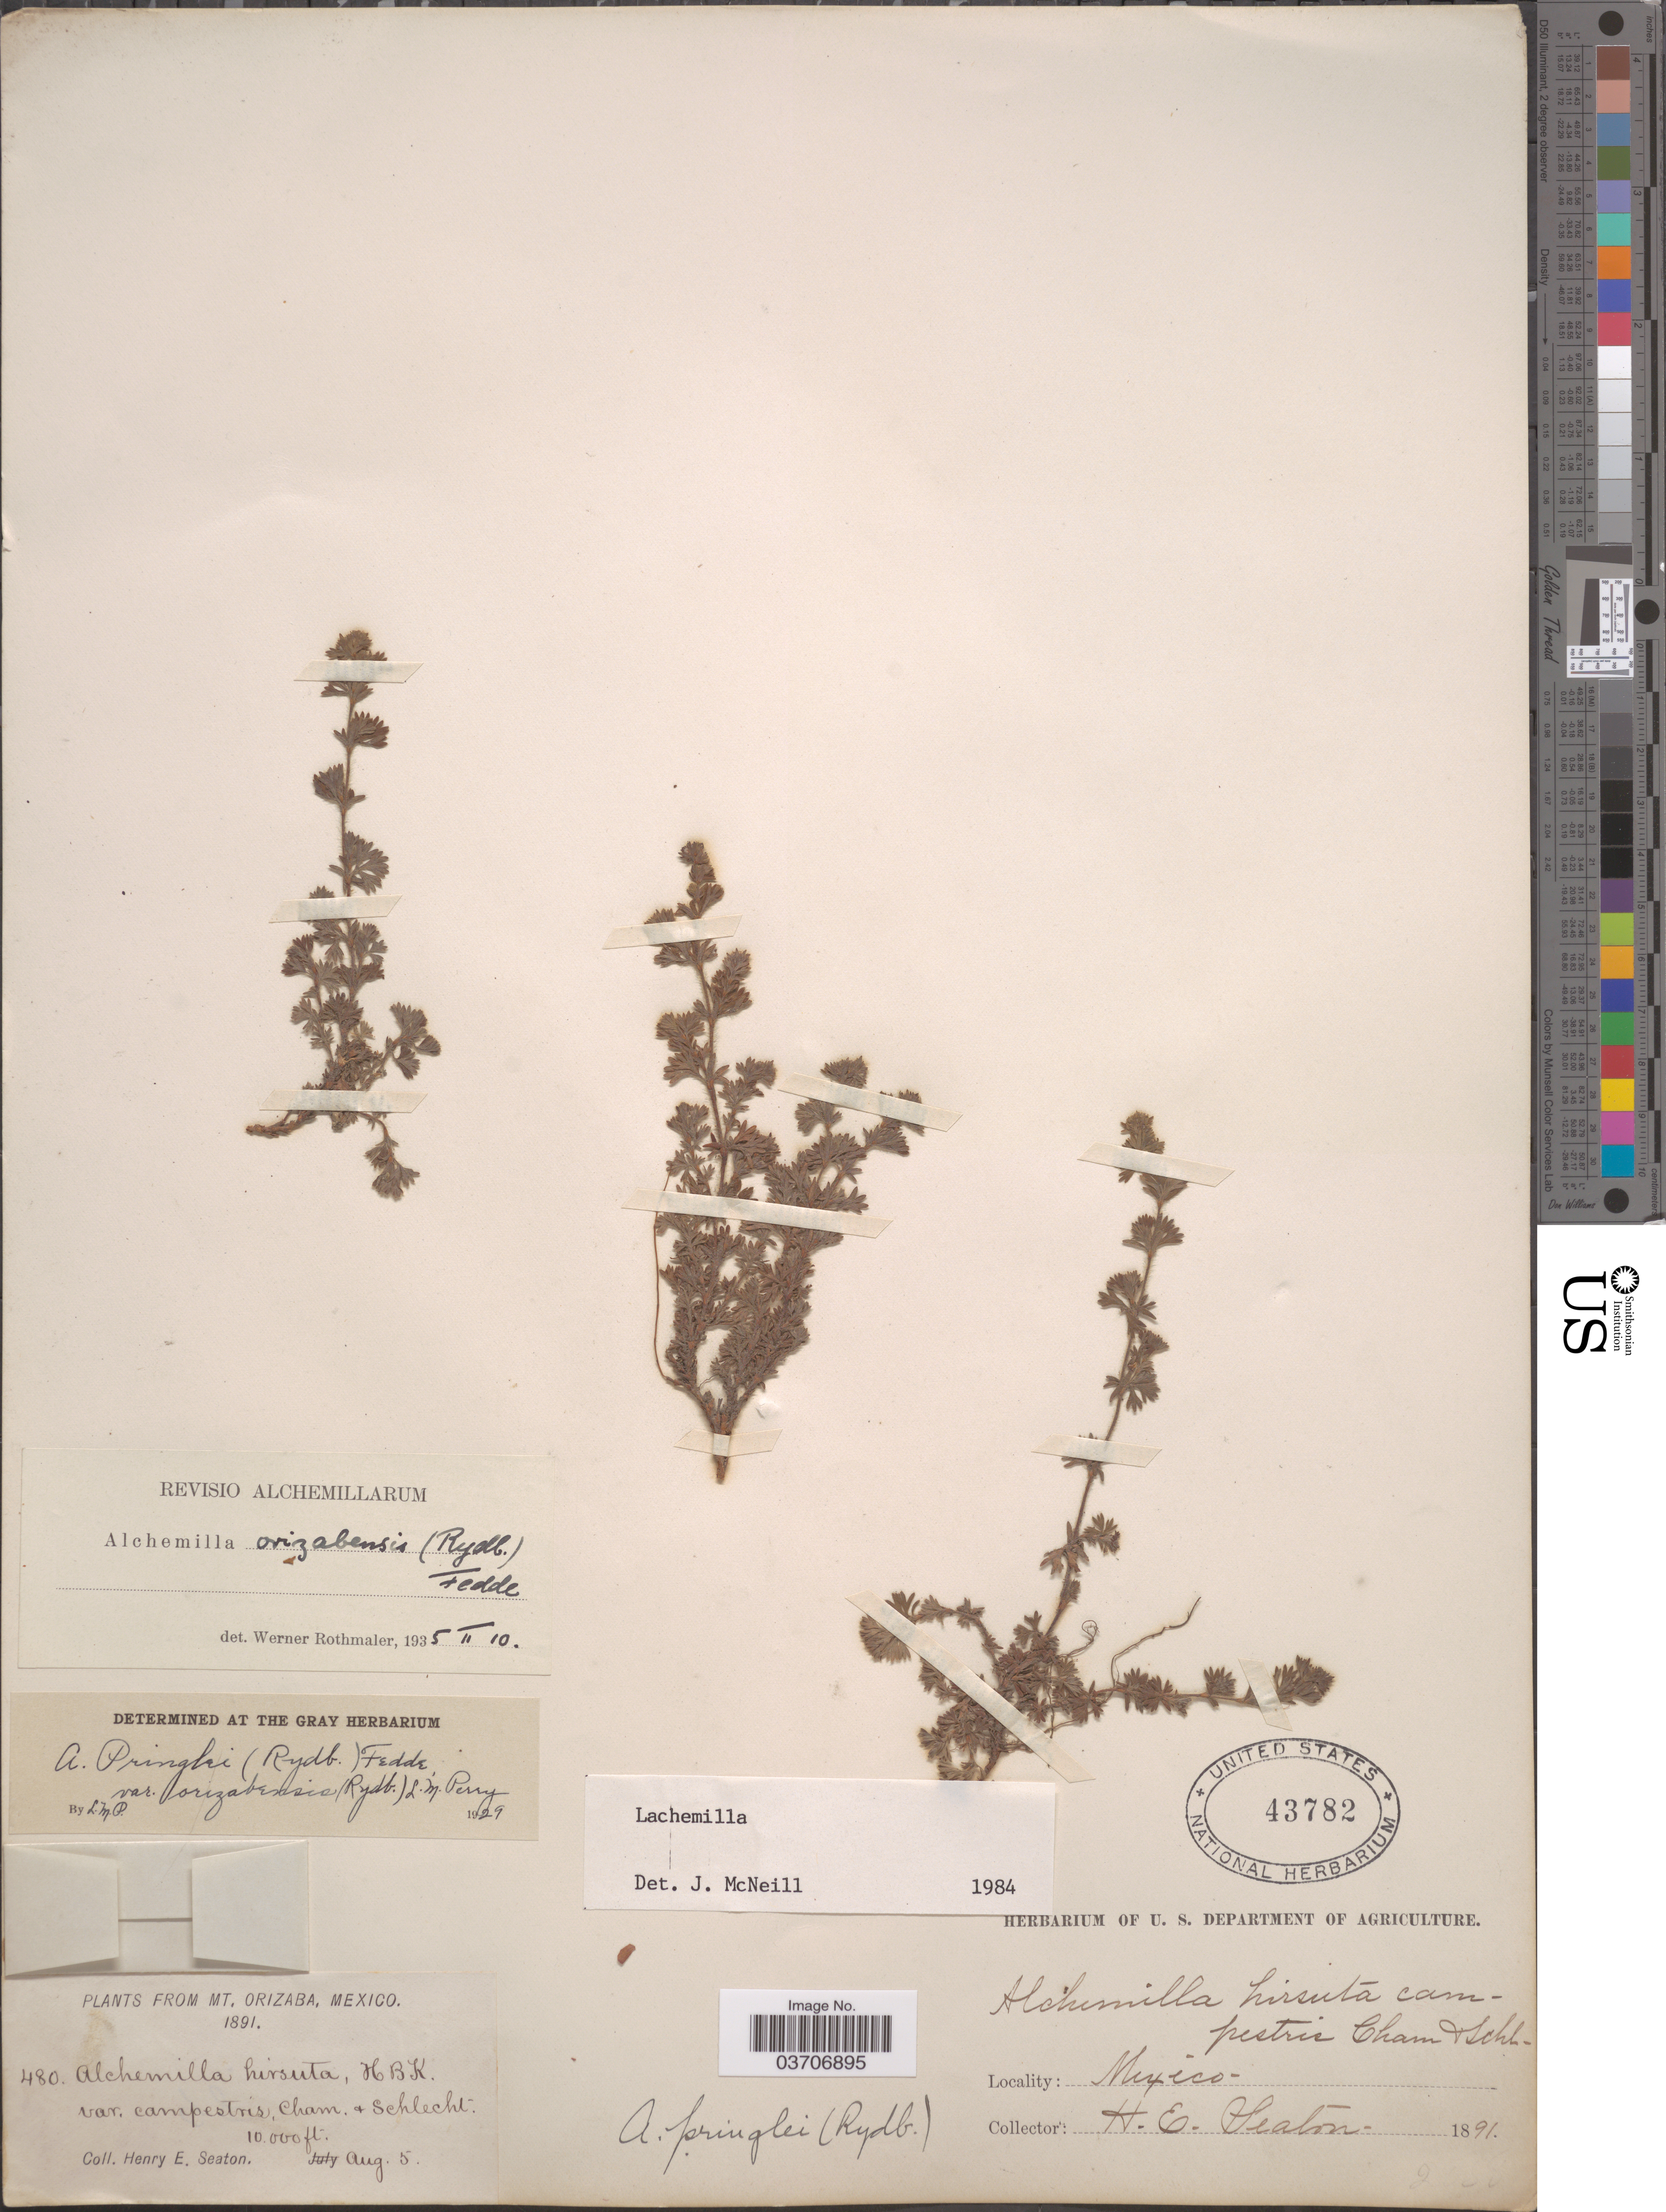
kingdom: Plantae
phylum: Tracheophyta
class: Magnoliopsida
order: Rosales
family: Rosaceae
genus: Lachemilla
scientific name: Lachemilla sp.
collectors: H. E. Seaton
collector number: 480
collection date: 1891-08-05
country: Mexico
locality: Mt. Orizaba.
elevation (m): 3048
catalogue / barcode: US 43782